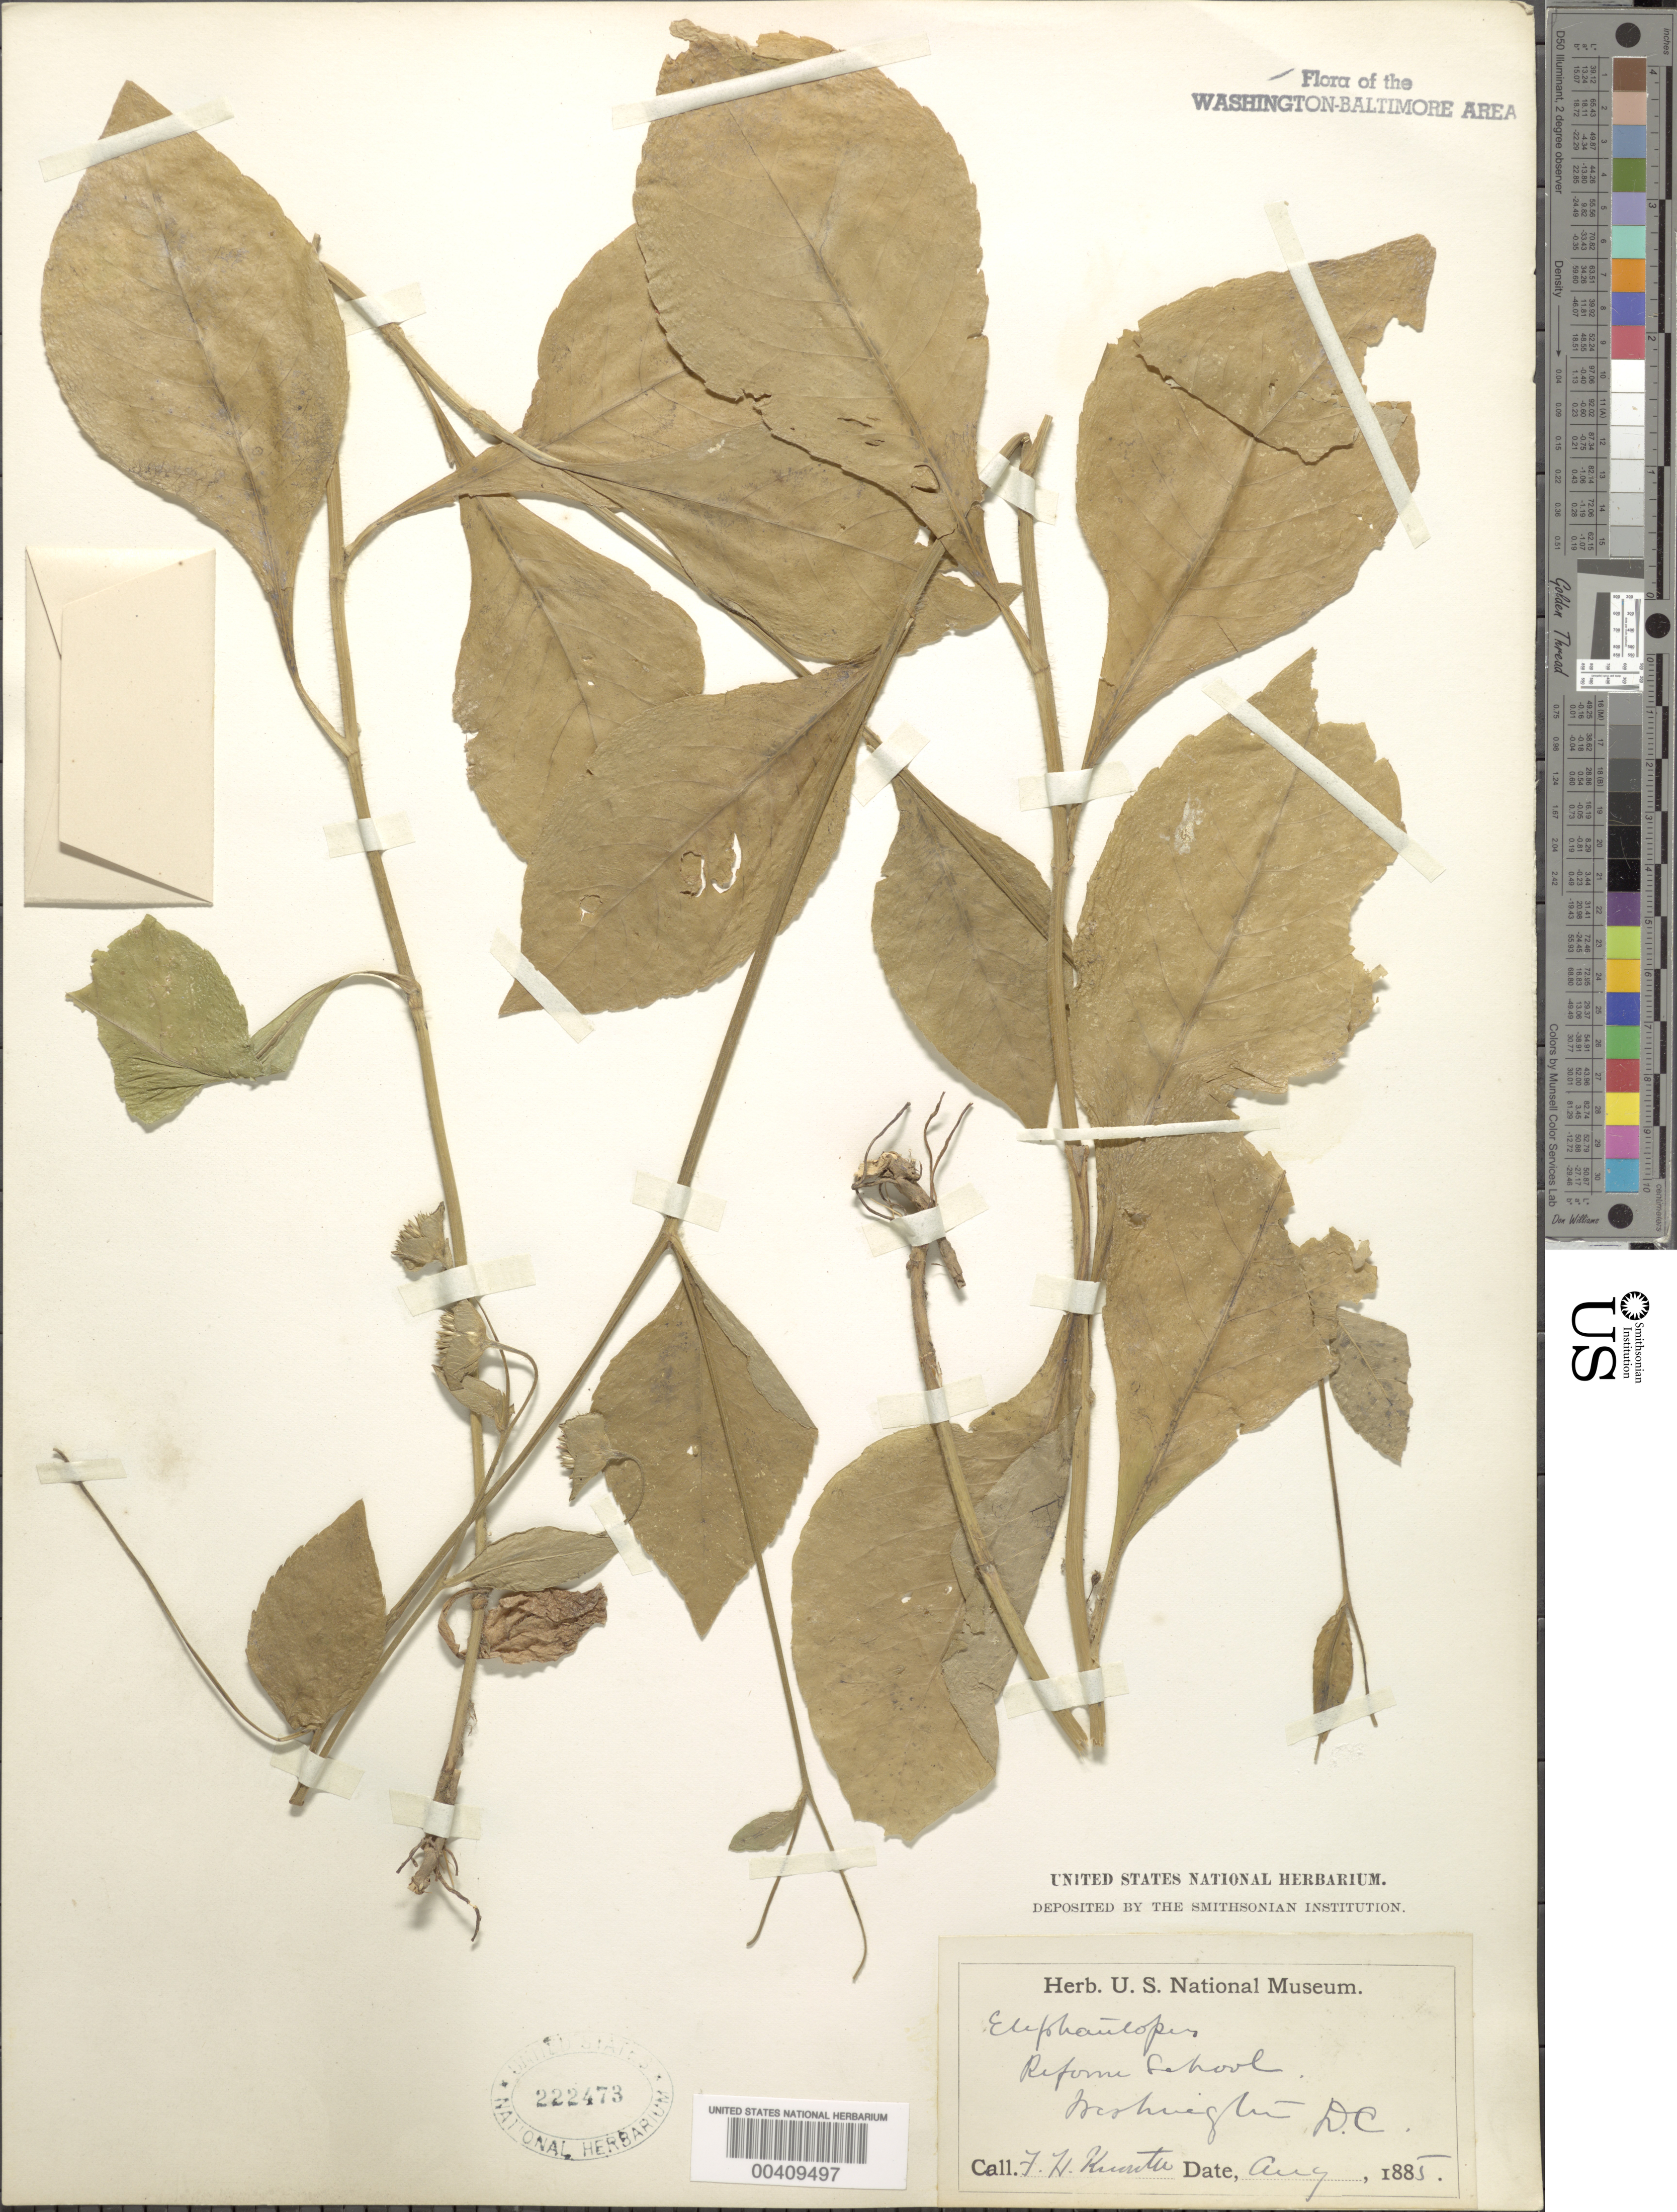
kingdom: Plantae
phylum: Tracheophyta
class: Magnoliopsida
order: Asterales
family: Asteraceae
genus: Elephantopus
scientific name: Elephantopus carolinianus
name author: Raeusch.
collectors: F. Hunter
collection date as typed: Aug 1885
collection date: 1885-08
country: United States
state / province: District of Columbia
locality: Washington DC Area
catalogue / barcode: US 222473